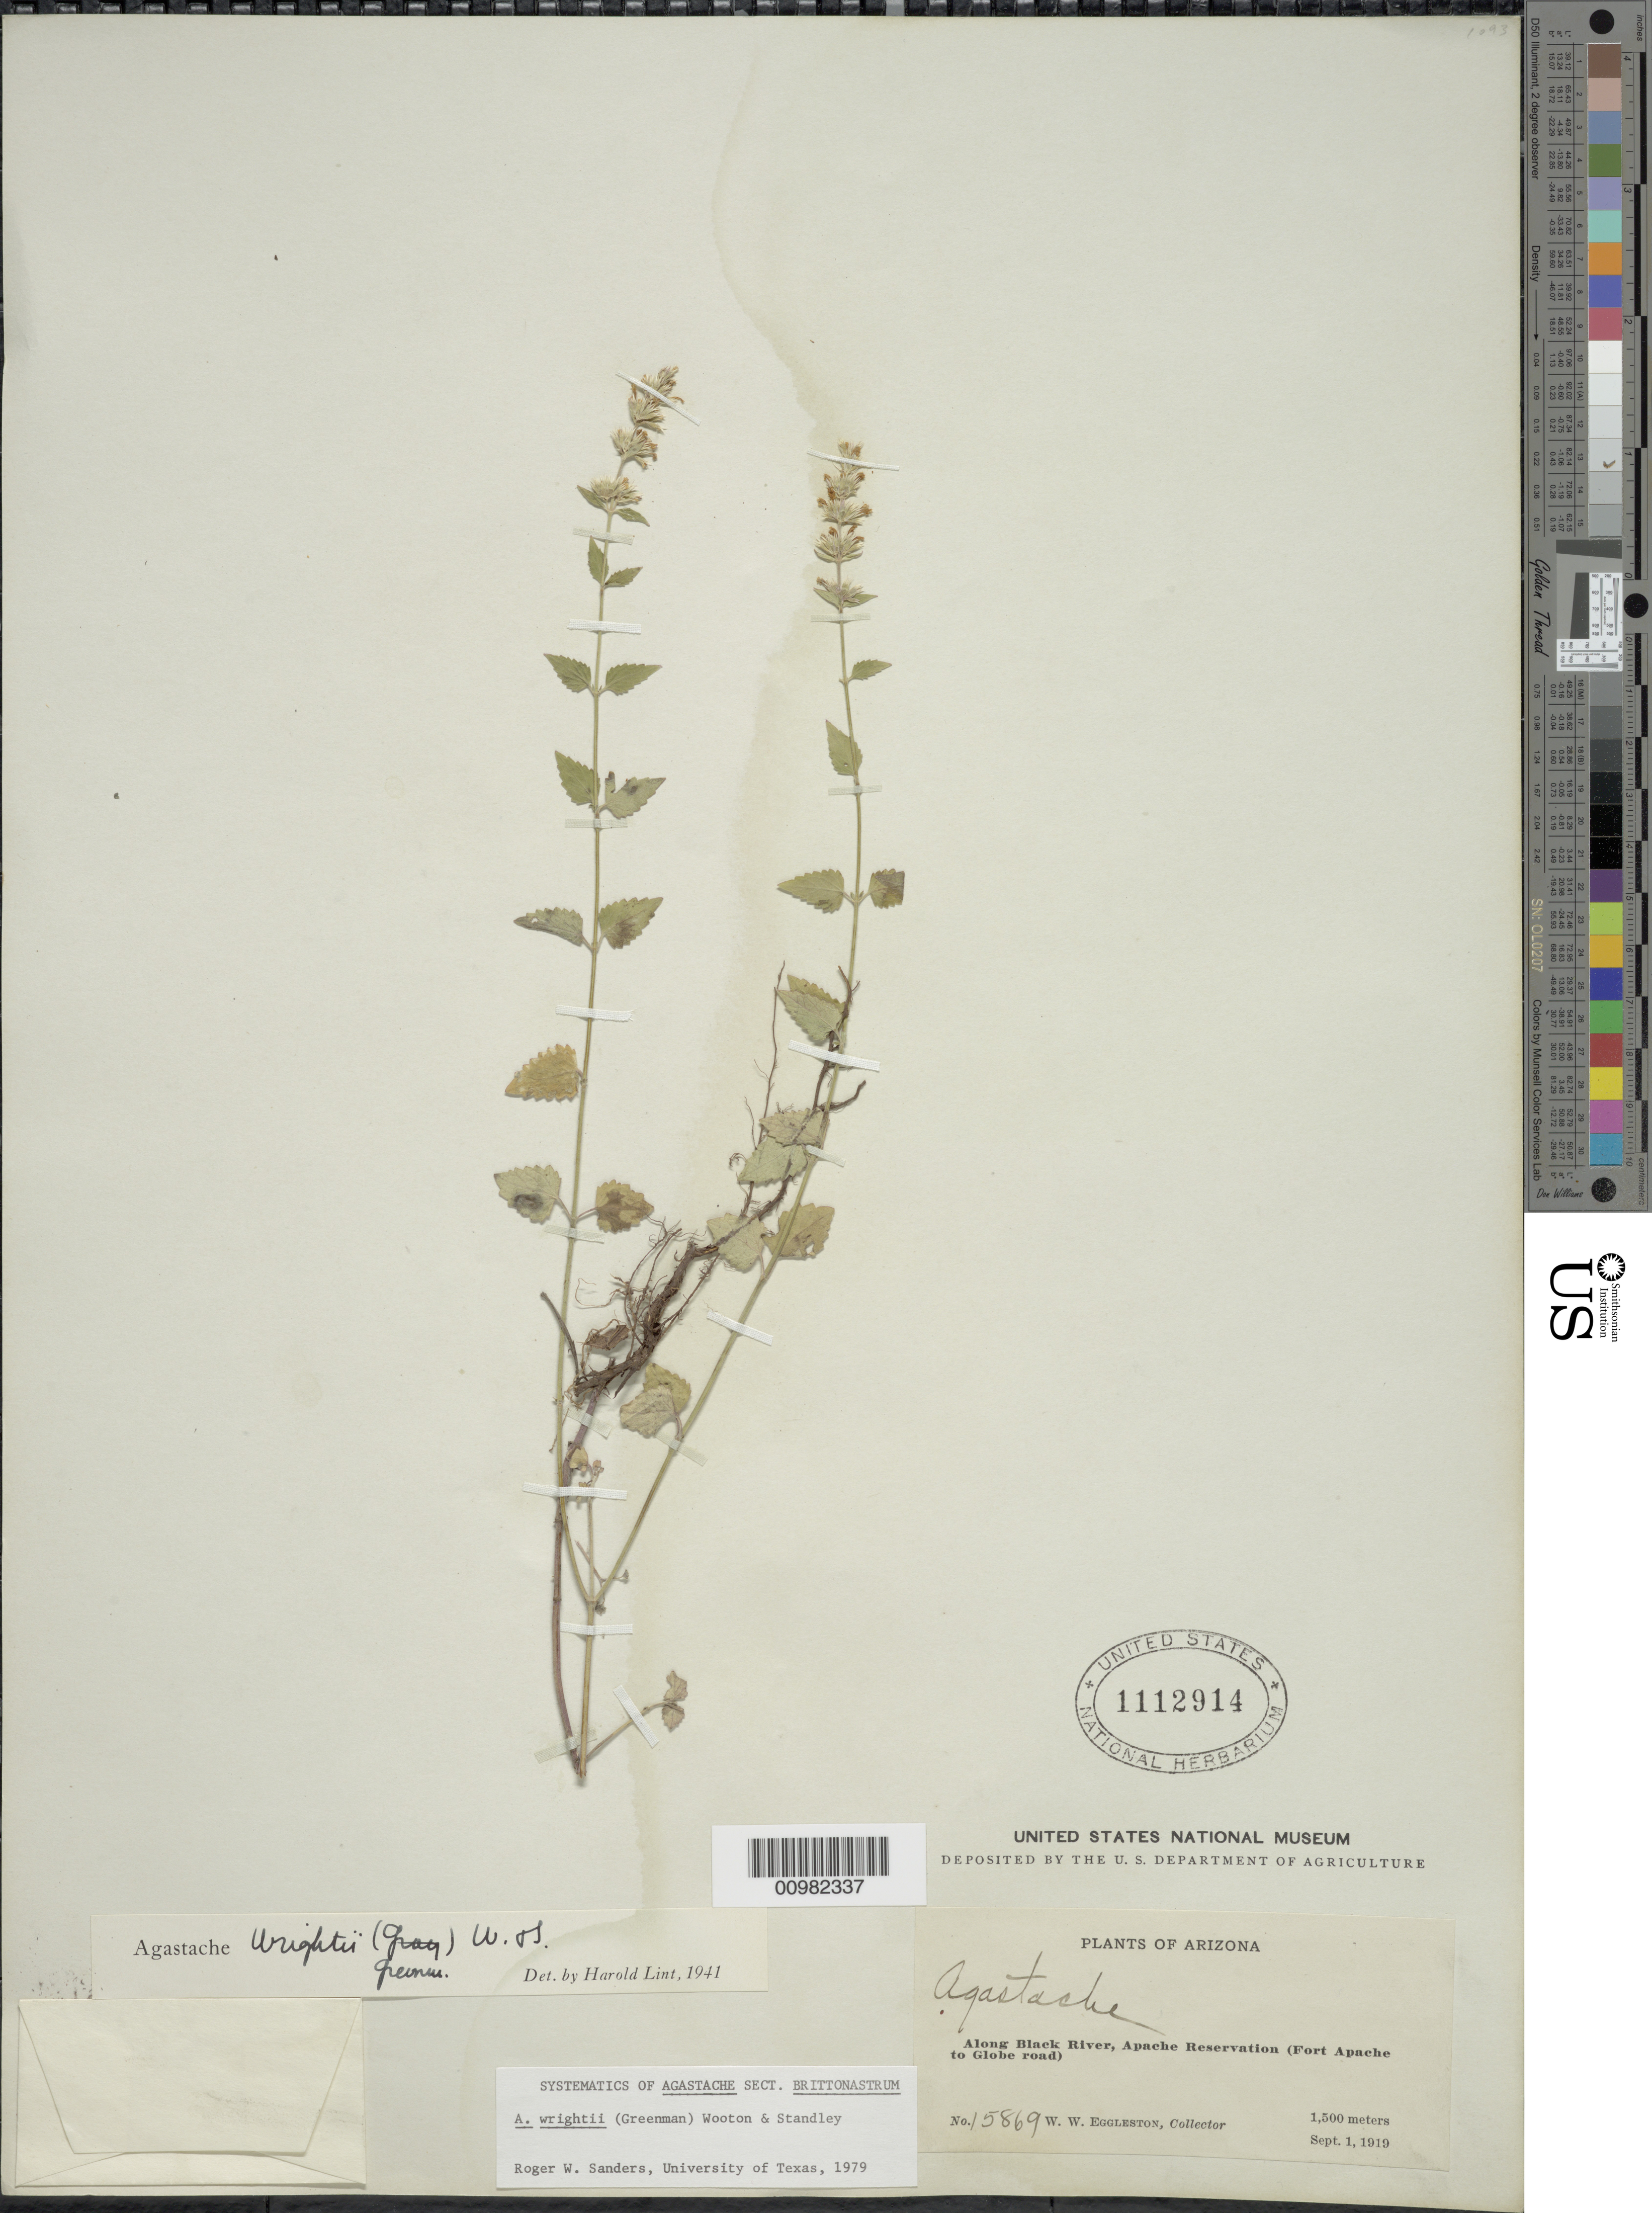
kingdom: Plantae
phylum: Tracheophyta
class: Magnoliopsida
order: Lamiales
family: Lamiaceae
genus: Agastache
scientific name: Agastache wrightii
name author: (Greenm.) Wooton & Standl.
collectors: W. W. Eggleston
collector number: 15869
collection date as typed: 01 Sep 1919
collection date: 1919-09-01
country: United States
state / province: Arizona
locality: Along Black River, Apache Reservation (Fort Apache to Globe Road)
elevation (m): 1500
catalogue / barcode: US 1112914